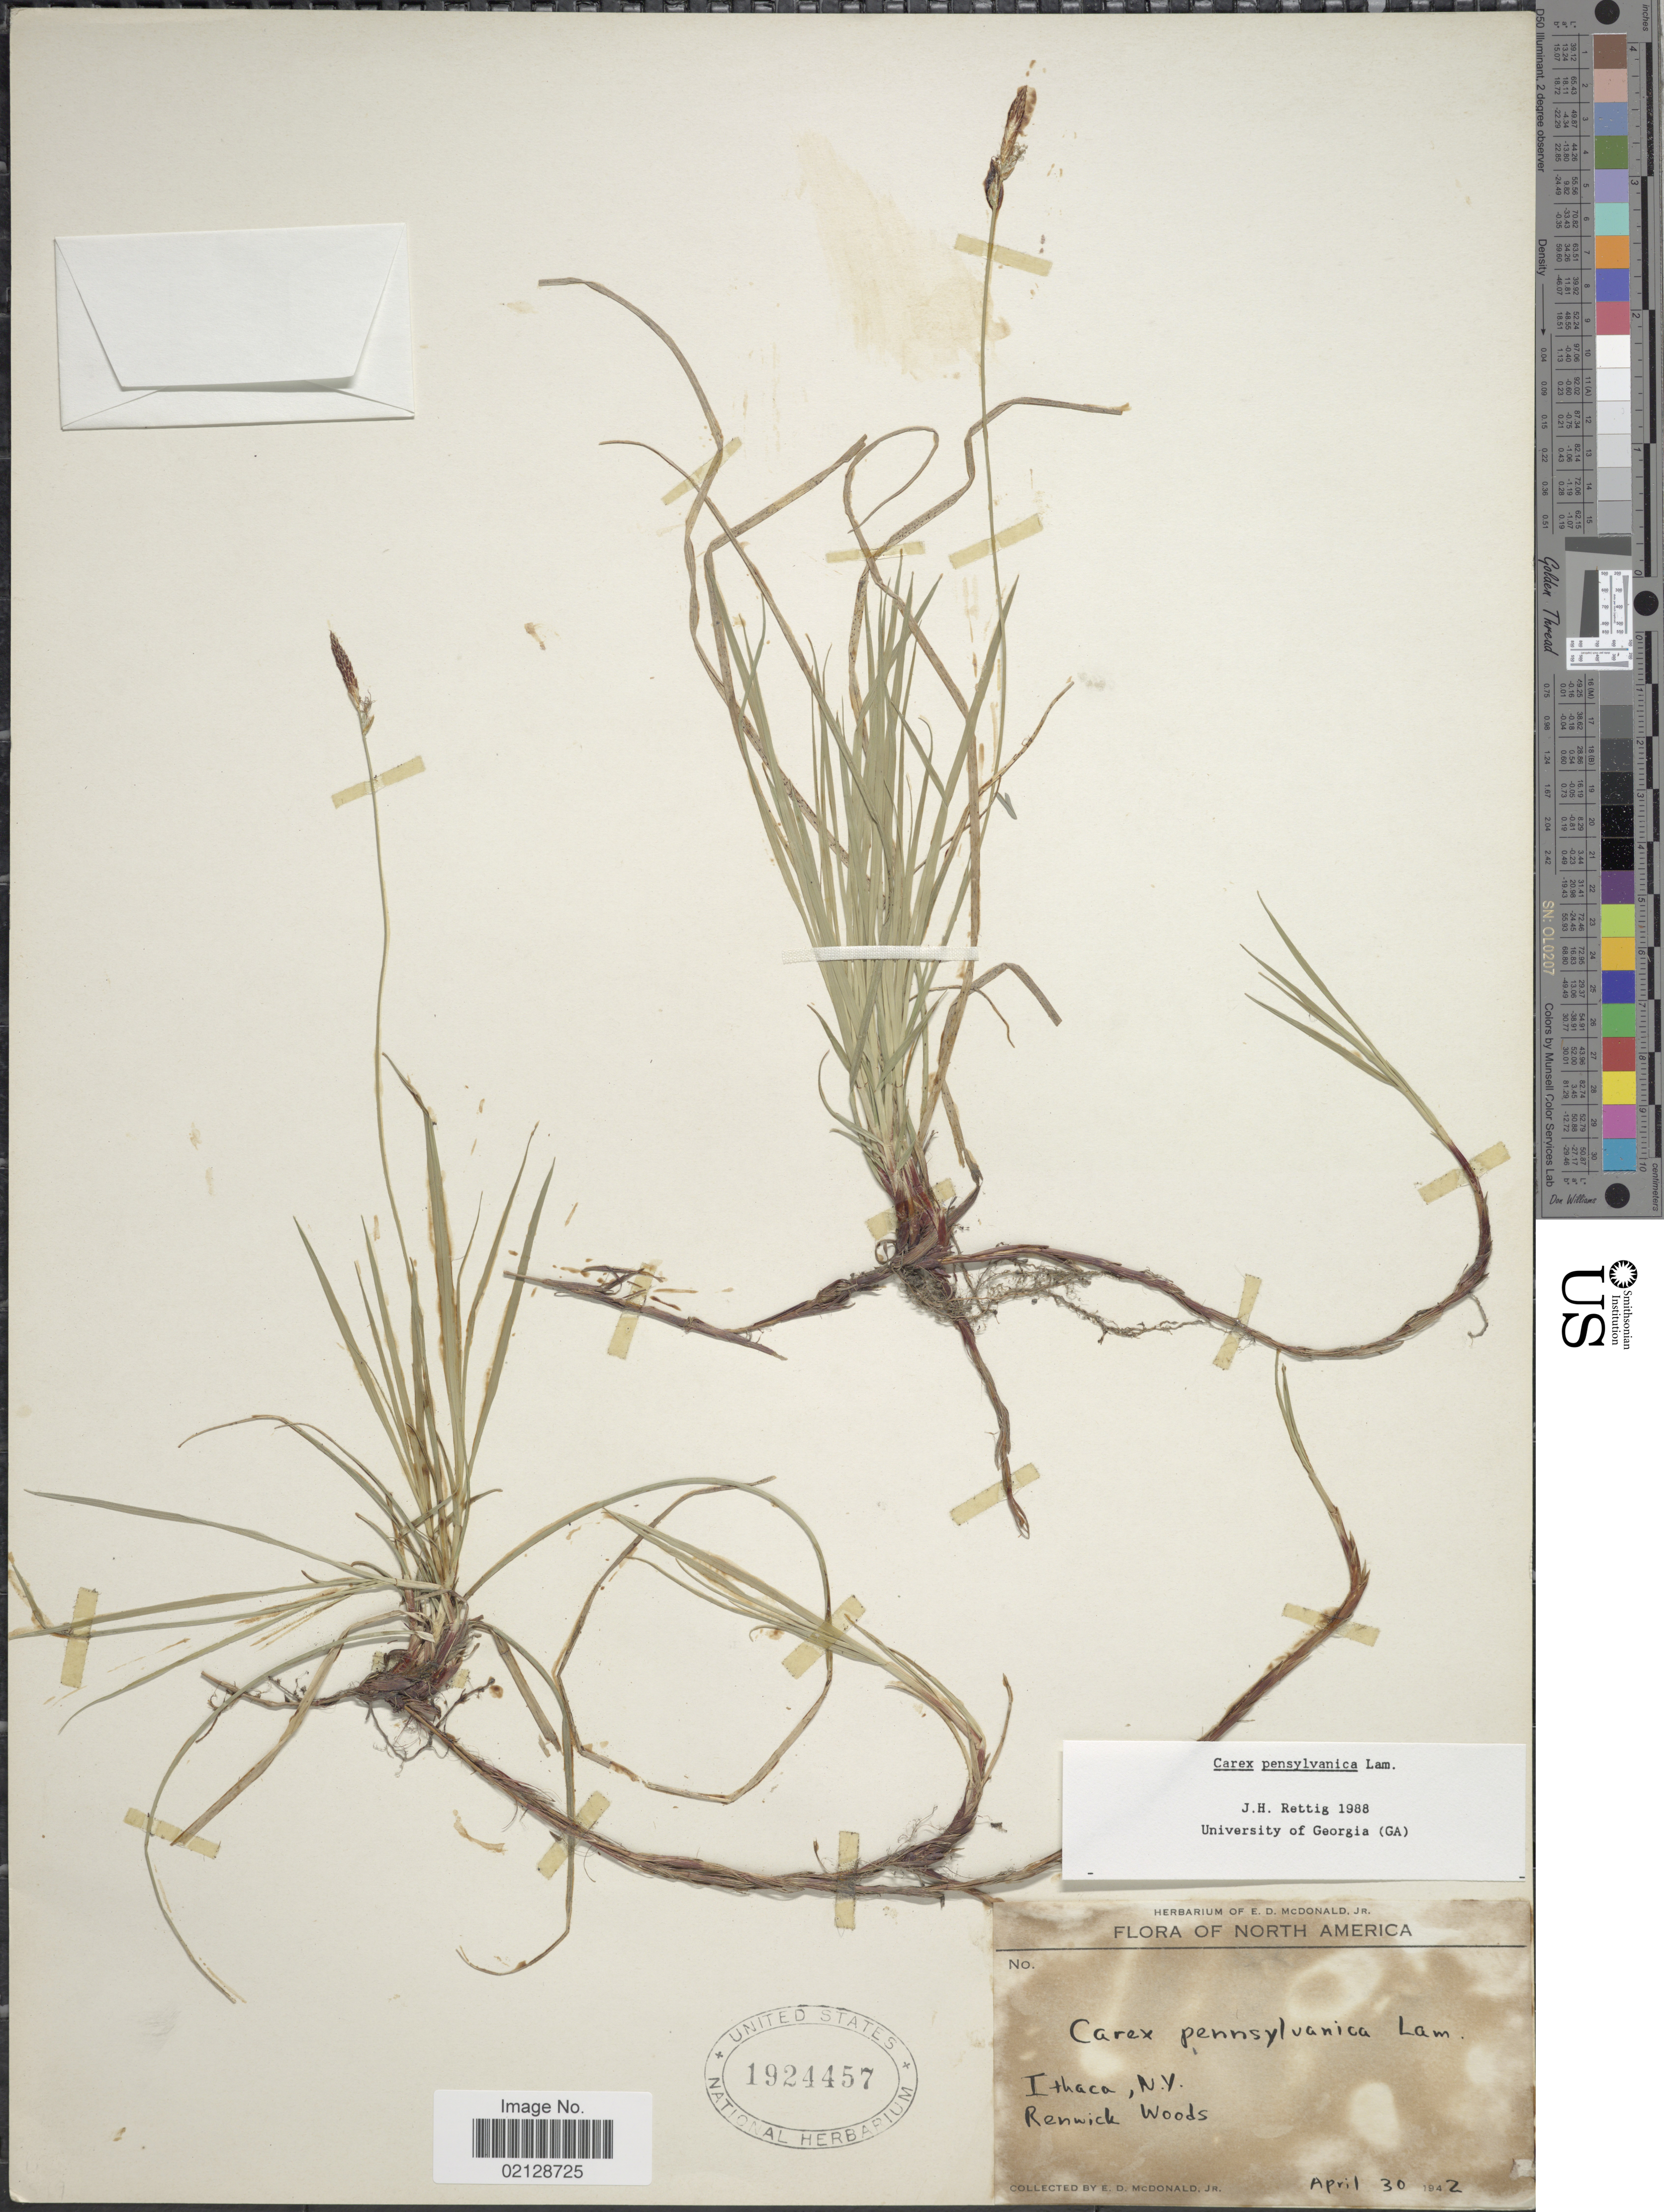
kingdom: Plantae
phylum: Tracheophyta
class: Liliopsida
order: Poales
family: Cyperaceae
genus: Carex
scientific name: Carex pensylvanica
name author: Lam.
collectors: E. D. McDonald Jr.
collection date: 1942-04-30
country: United States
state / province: New York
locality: Ithaca, N.Y., Renwick Woods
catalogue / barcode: US 1924457